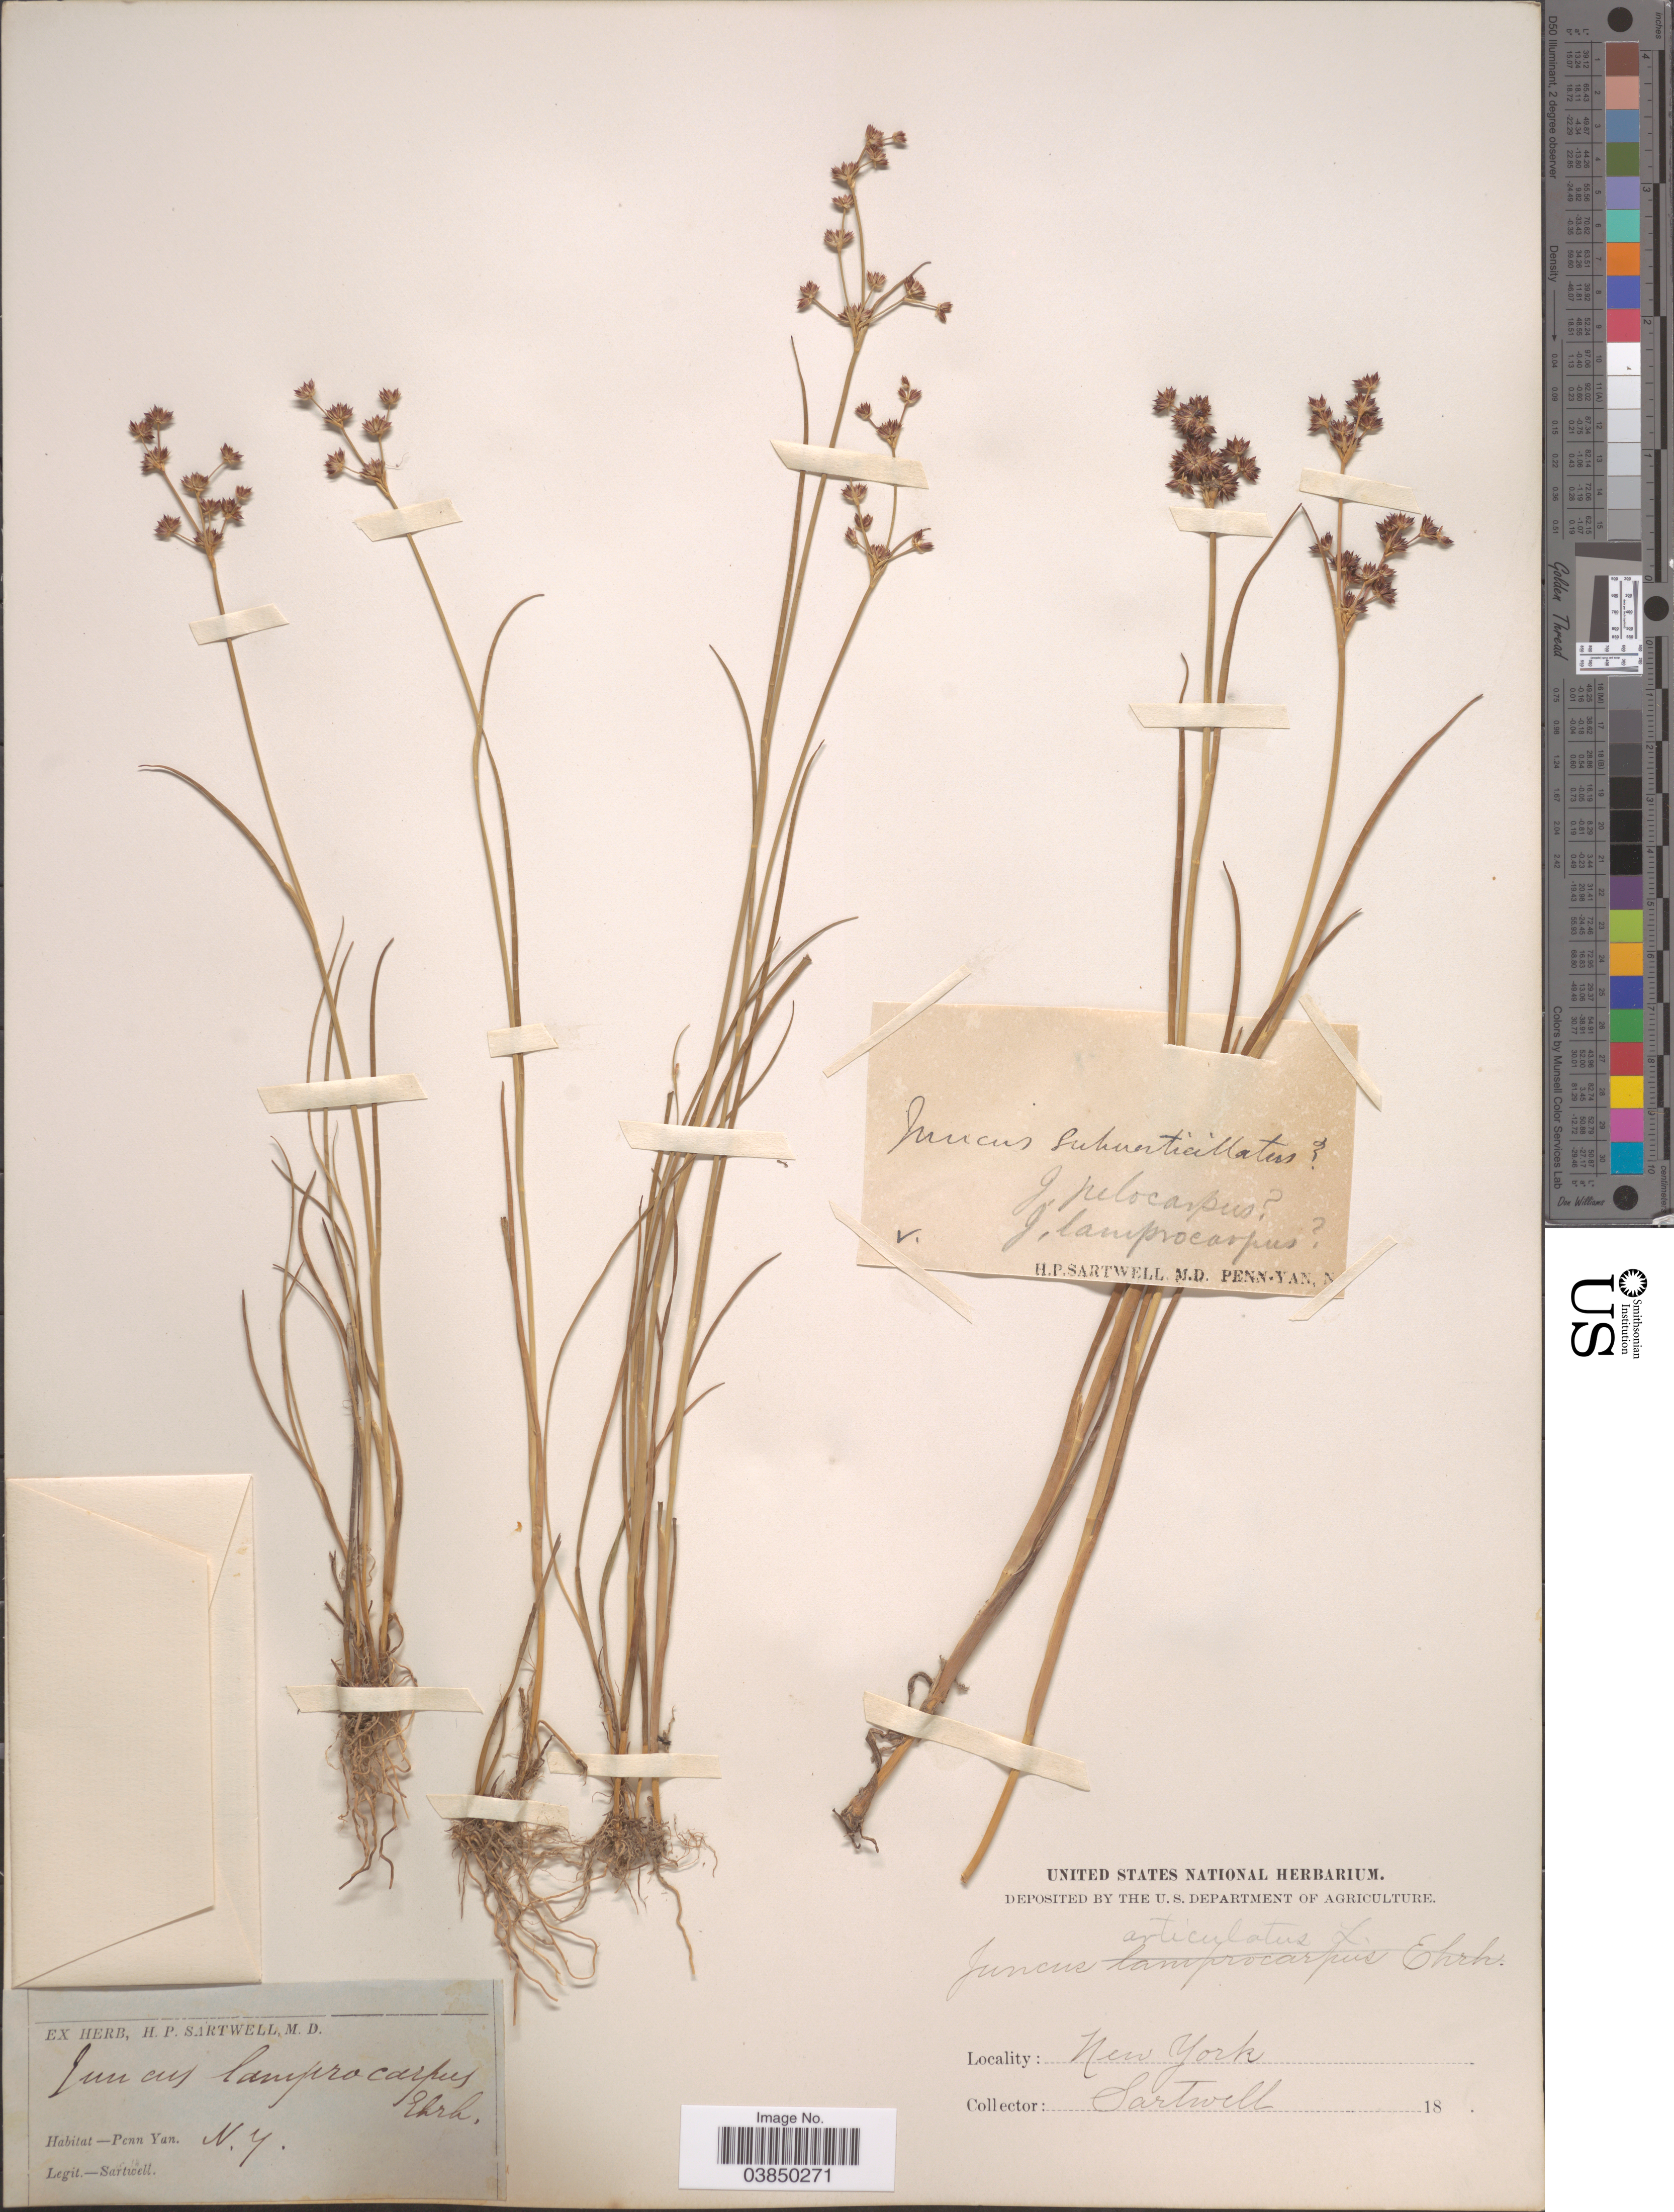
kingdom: Plantae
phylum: Tracheophyta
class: Liliopsida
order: Poales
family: Juncaceae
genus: Juncus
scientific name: Juncus articulatus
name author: L.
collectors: H. P. Sartwell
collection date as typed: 18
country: United States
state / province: New York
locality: Penn Yan.